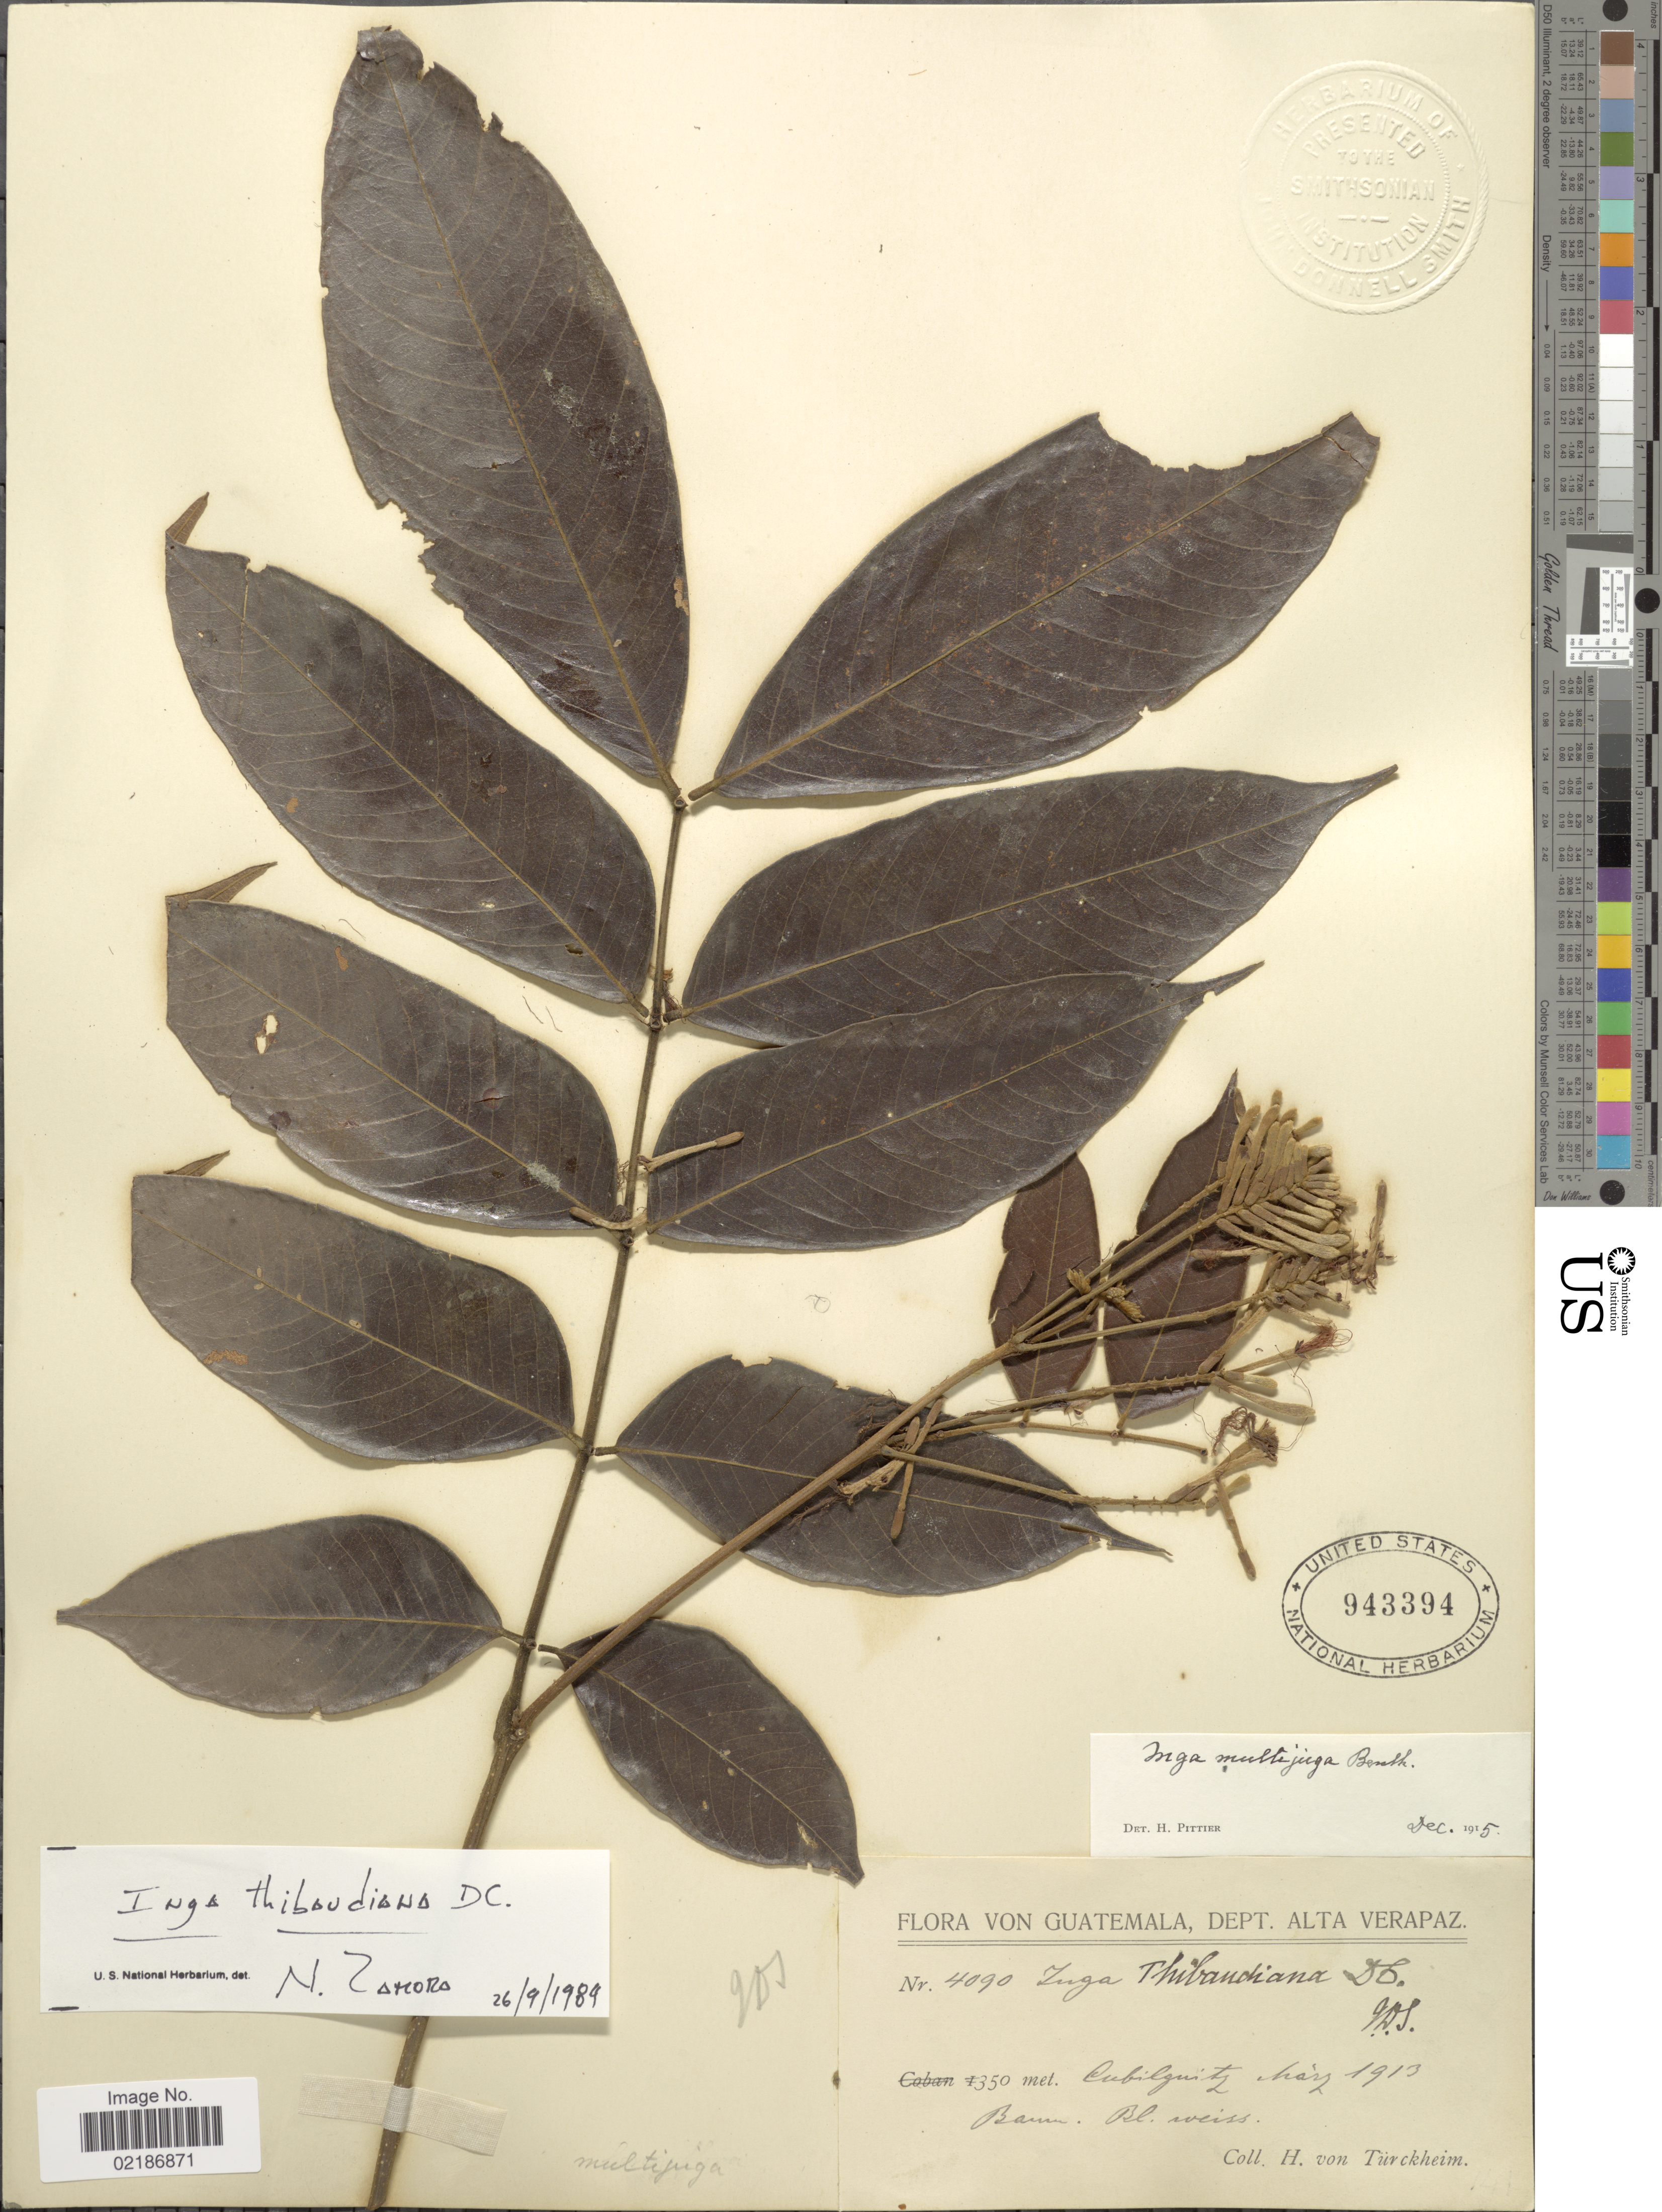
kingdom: Plantae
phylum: Tracheophyta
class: Magnoliopsida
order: Fabales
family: Fabaceae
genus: Inga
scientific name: Inga thibaudiana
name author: DC.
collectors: H. von Türckheim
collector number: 4090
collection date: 1913-03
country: Guatemala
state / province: Alta Verapaz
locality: Cubilquitz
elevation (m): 350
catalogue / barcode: US 943394